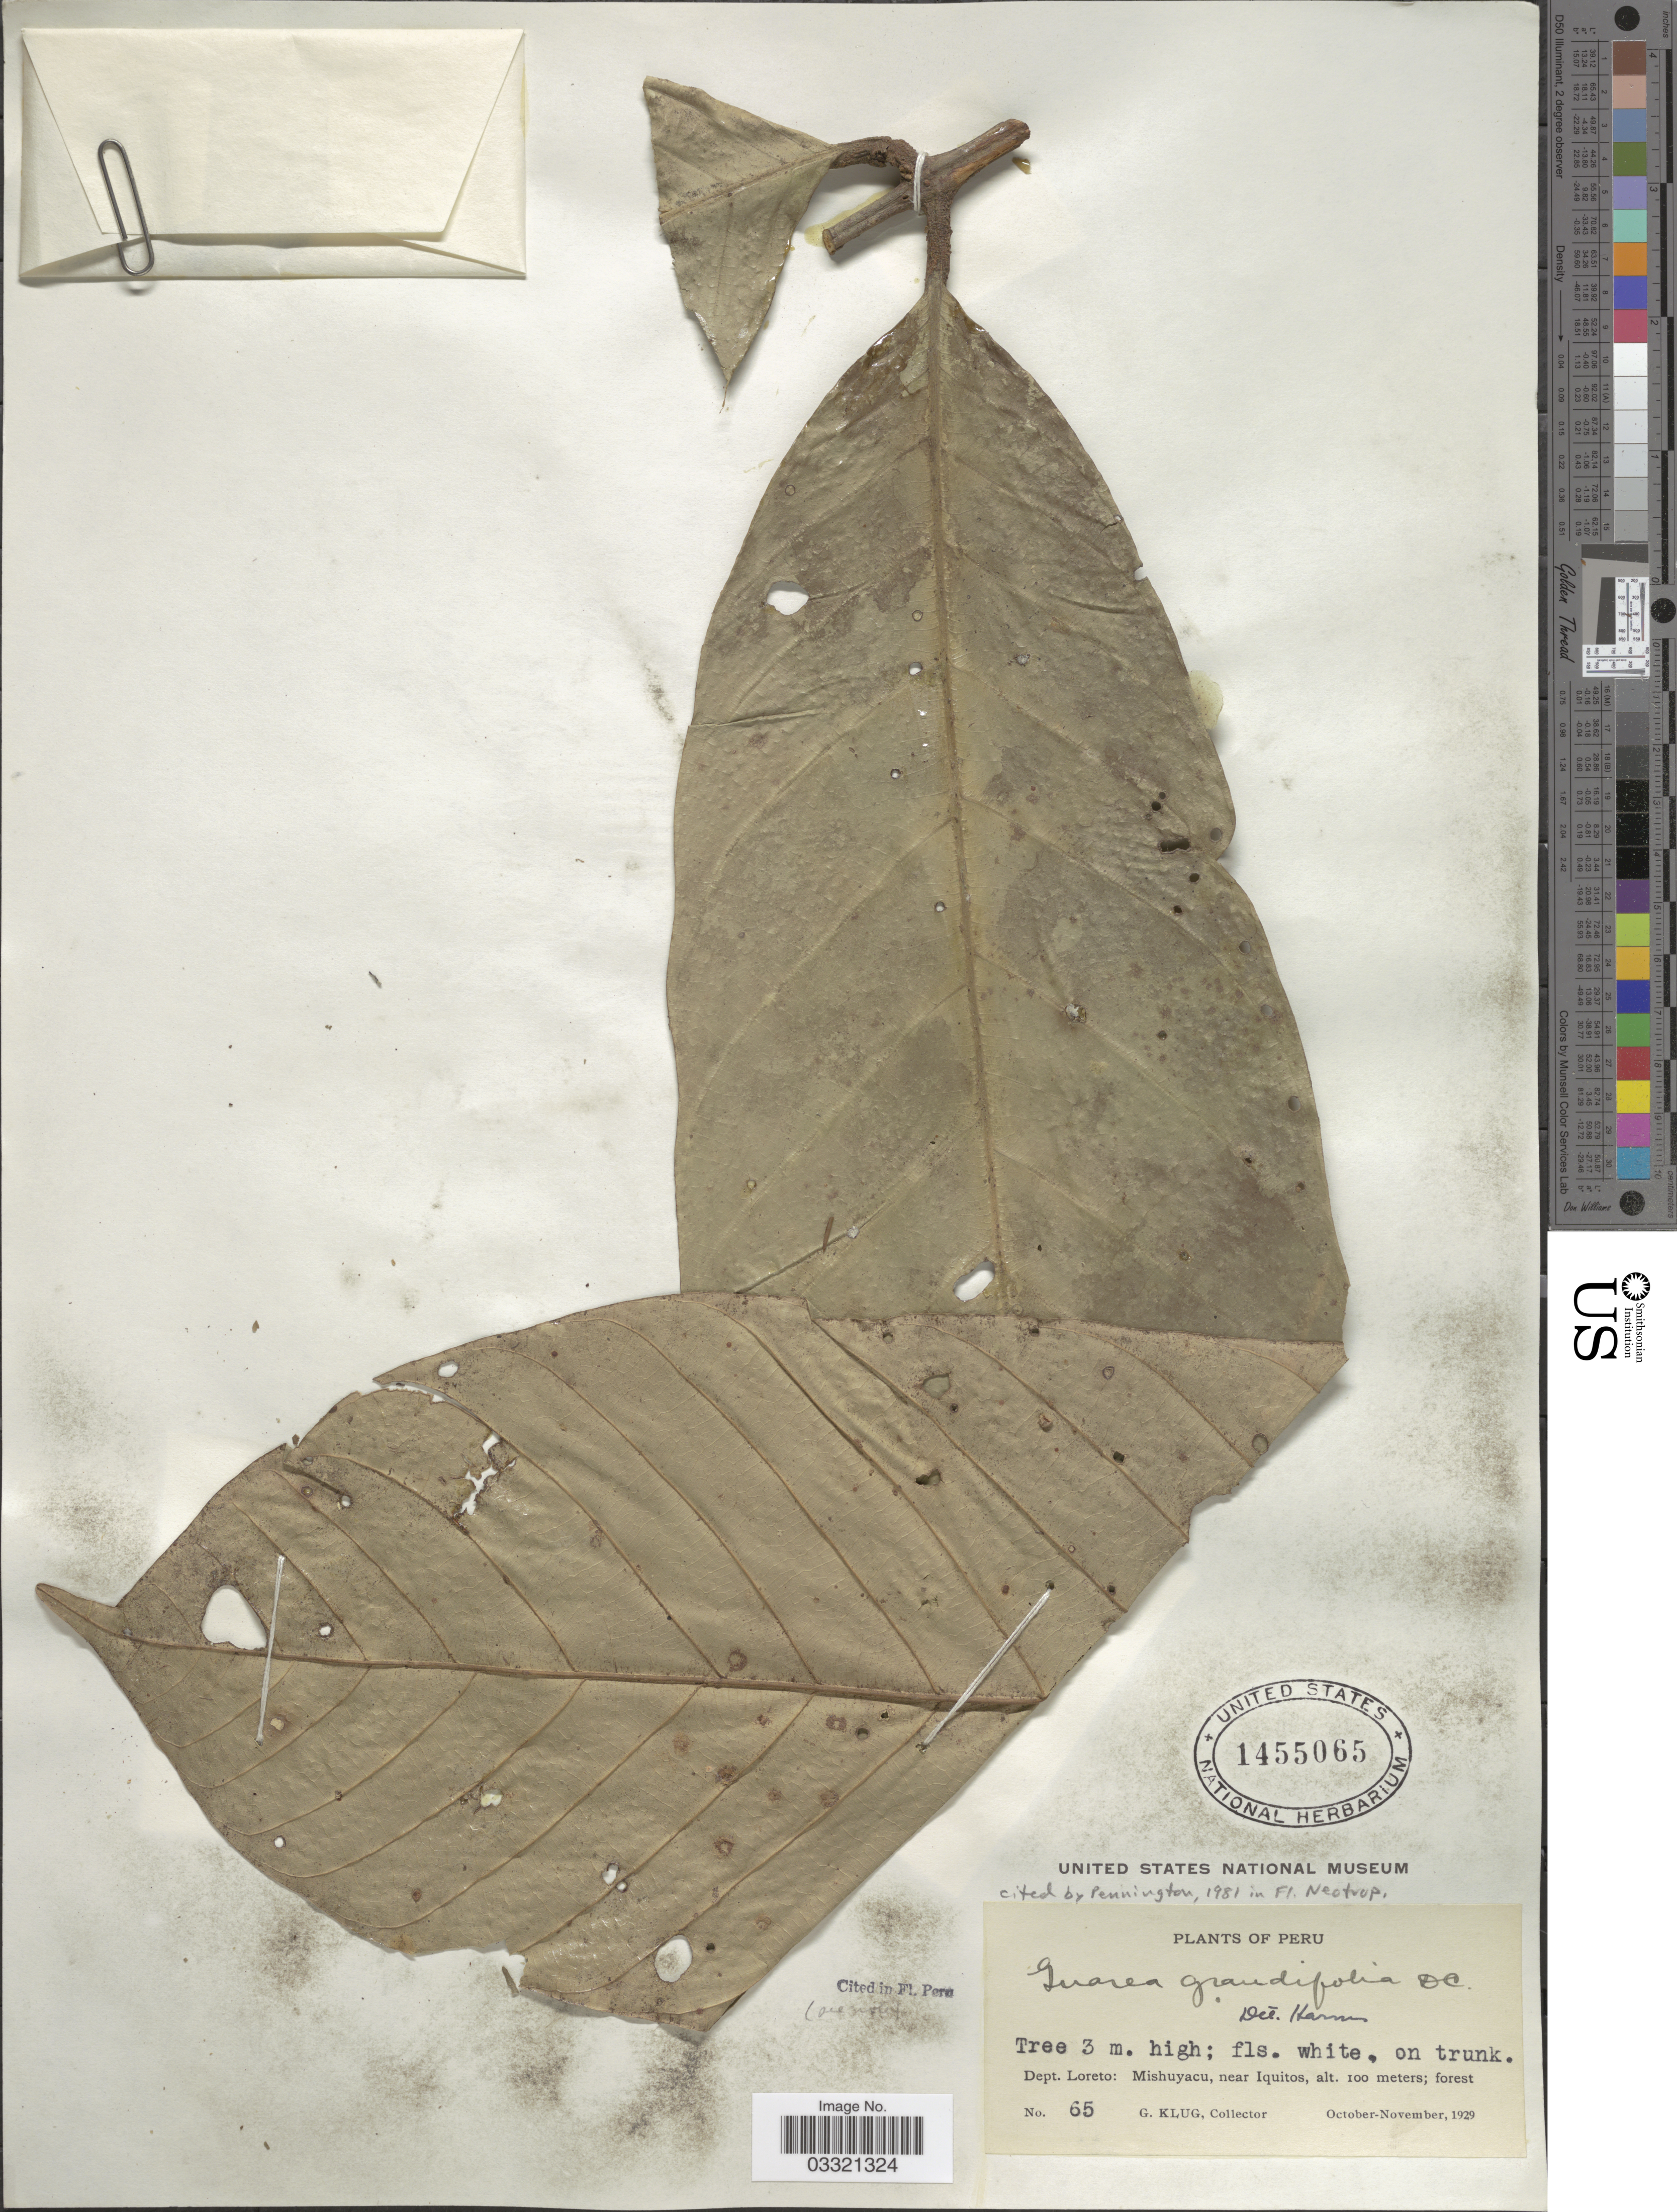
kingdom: Plantae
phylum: Tracheophyta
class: Magnoliopsida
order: Sapindales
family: Meliaceae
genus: Guarea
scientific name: Guarea grandifolia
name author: DC.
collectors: G. Klug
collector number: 65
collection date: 1929-10/1929-11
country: Peru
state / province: Loreto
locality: Dept. Loreto: Mishuyacu, near Iquitos.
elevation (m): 100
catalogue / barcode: US 1455065